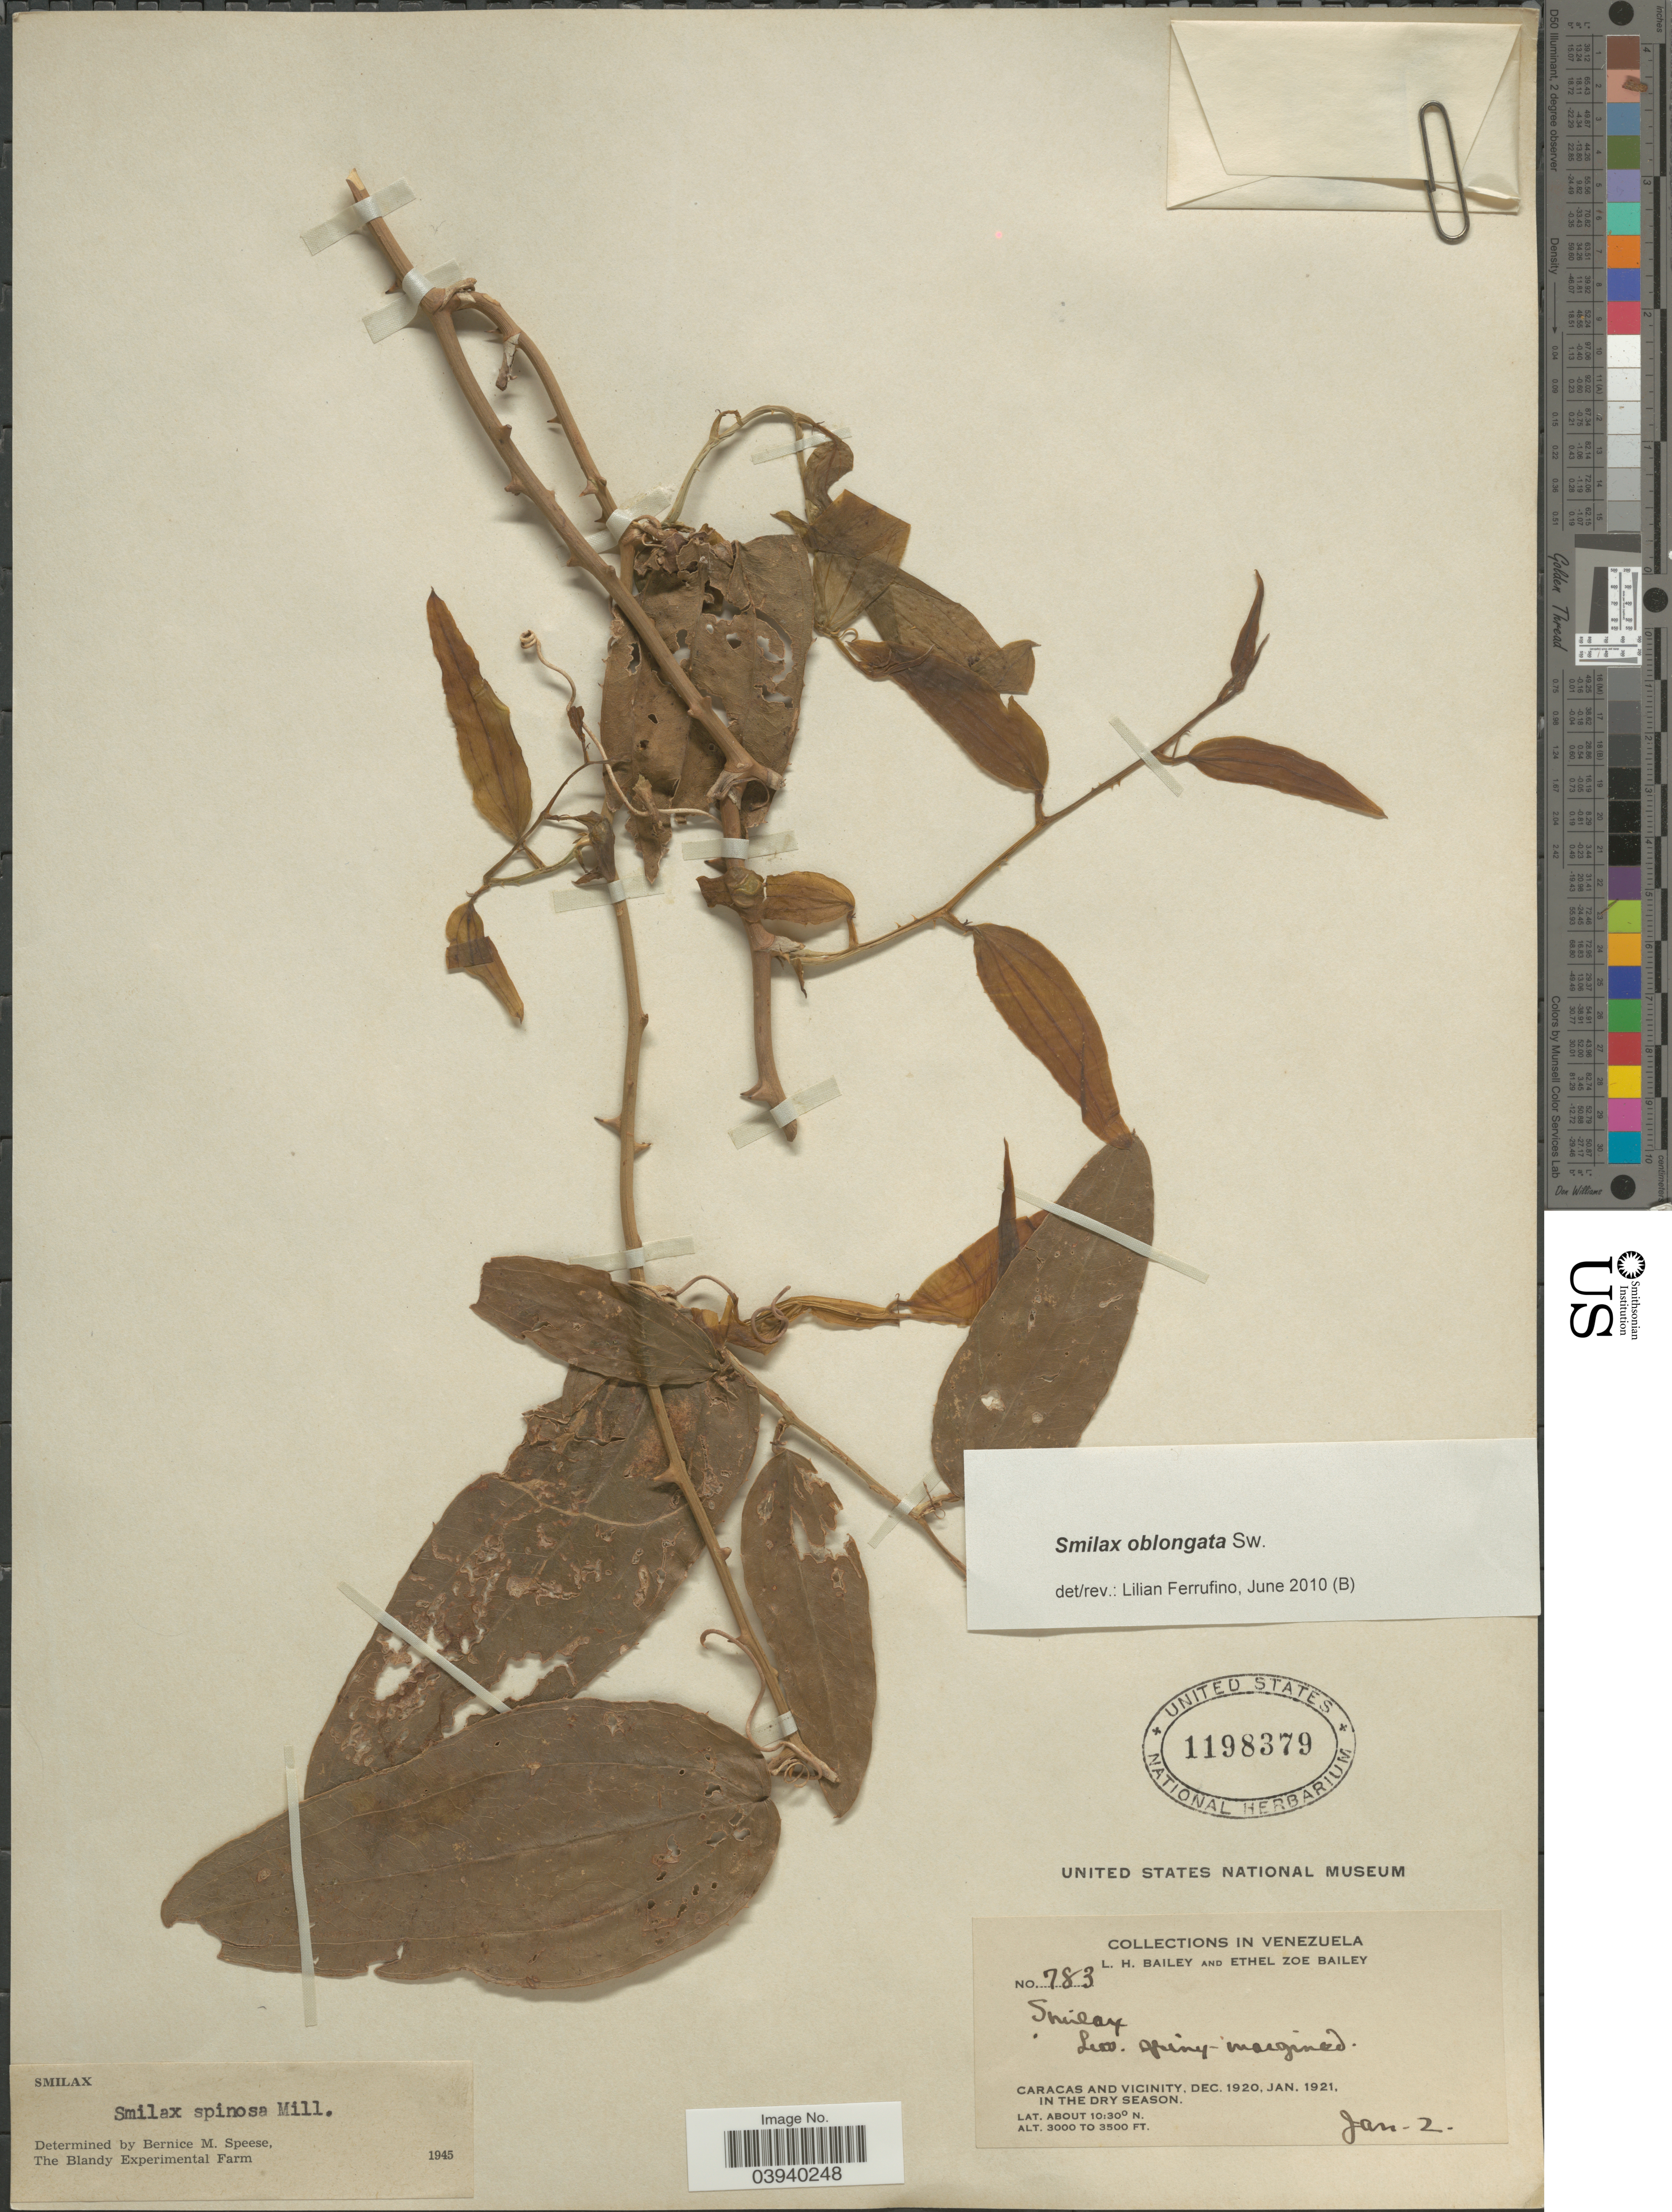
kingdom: Plantae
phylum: Tracheophyta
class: Liliopsida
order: Liliales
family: Smilacaceae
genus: Smilax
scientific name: Smilax oblongata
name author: Sw.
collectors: L. H. Bailey & E. Z. Bailey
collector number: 783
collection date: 1921-01-02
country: Venezuela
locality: Caracas and vicinity.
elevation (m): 914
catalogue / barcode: US 1198379